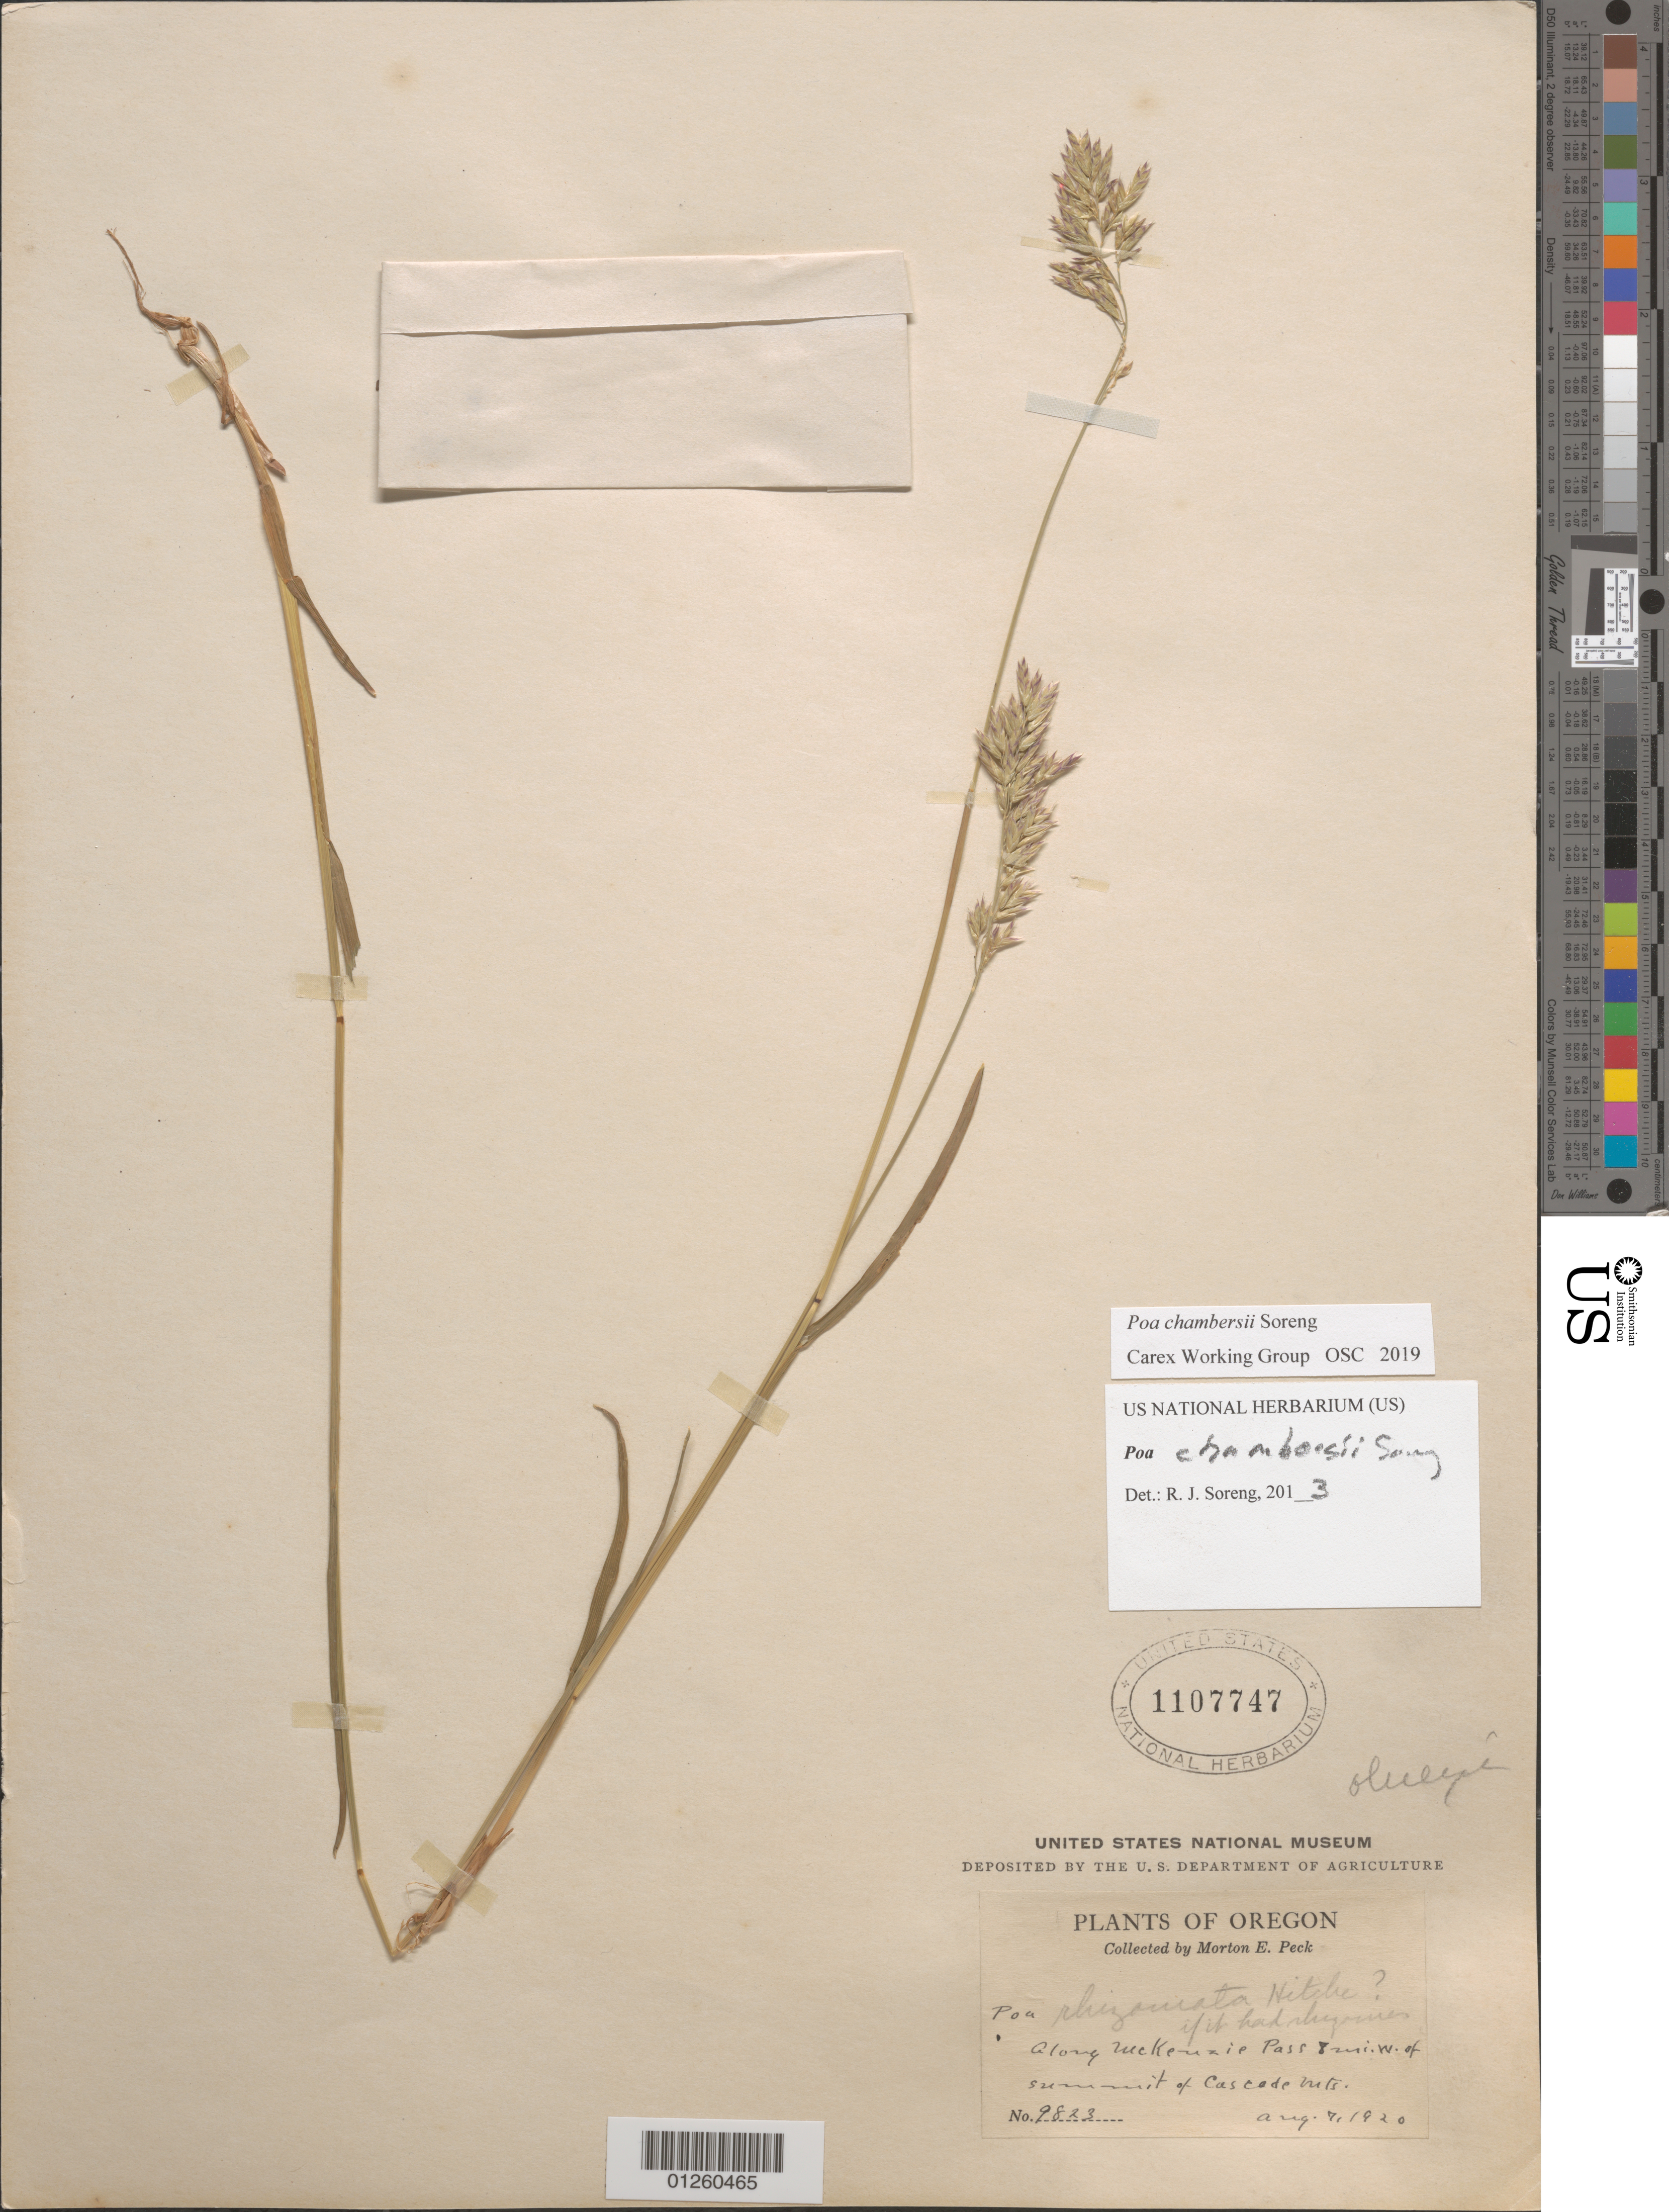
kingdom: Plantae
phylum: Tracheophyta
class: Liliopsida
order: Poales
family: Poaceae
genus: Poa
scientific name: Poa chambersii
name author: Soreng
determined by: Soreng, Robert J., Research Associate (BOT), Smithsonian Institution - National Museum of Natural History (UNITED STATES)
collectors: M. E. Peck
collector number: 9823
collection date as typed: Aug 7, 1920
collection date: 1920-08-07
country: United States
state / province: Oregon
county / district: Lane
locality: Along McKenzie Pass 8 mi W. of summit of Cascade Mts.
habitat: Along McKenzie Pass.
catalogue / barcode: US 1107747